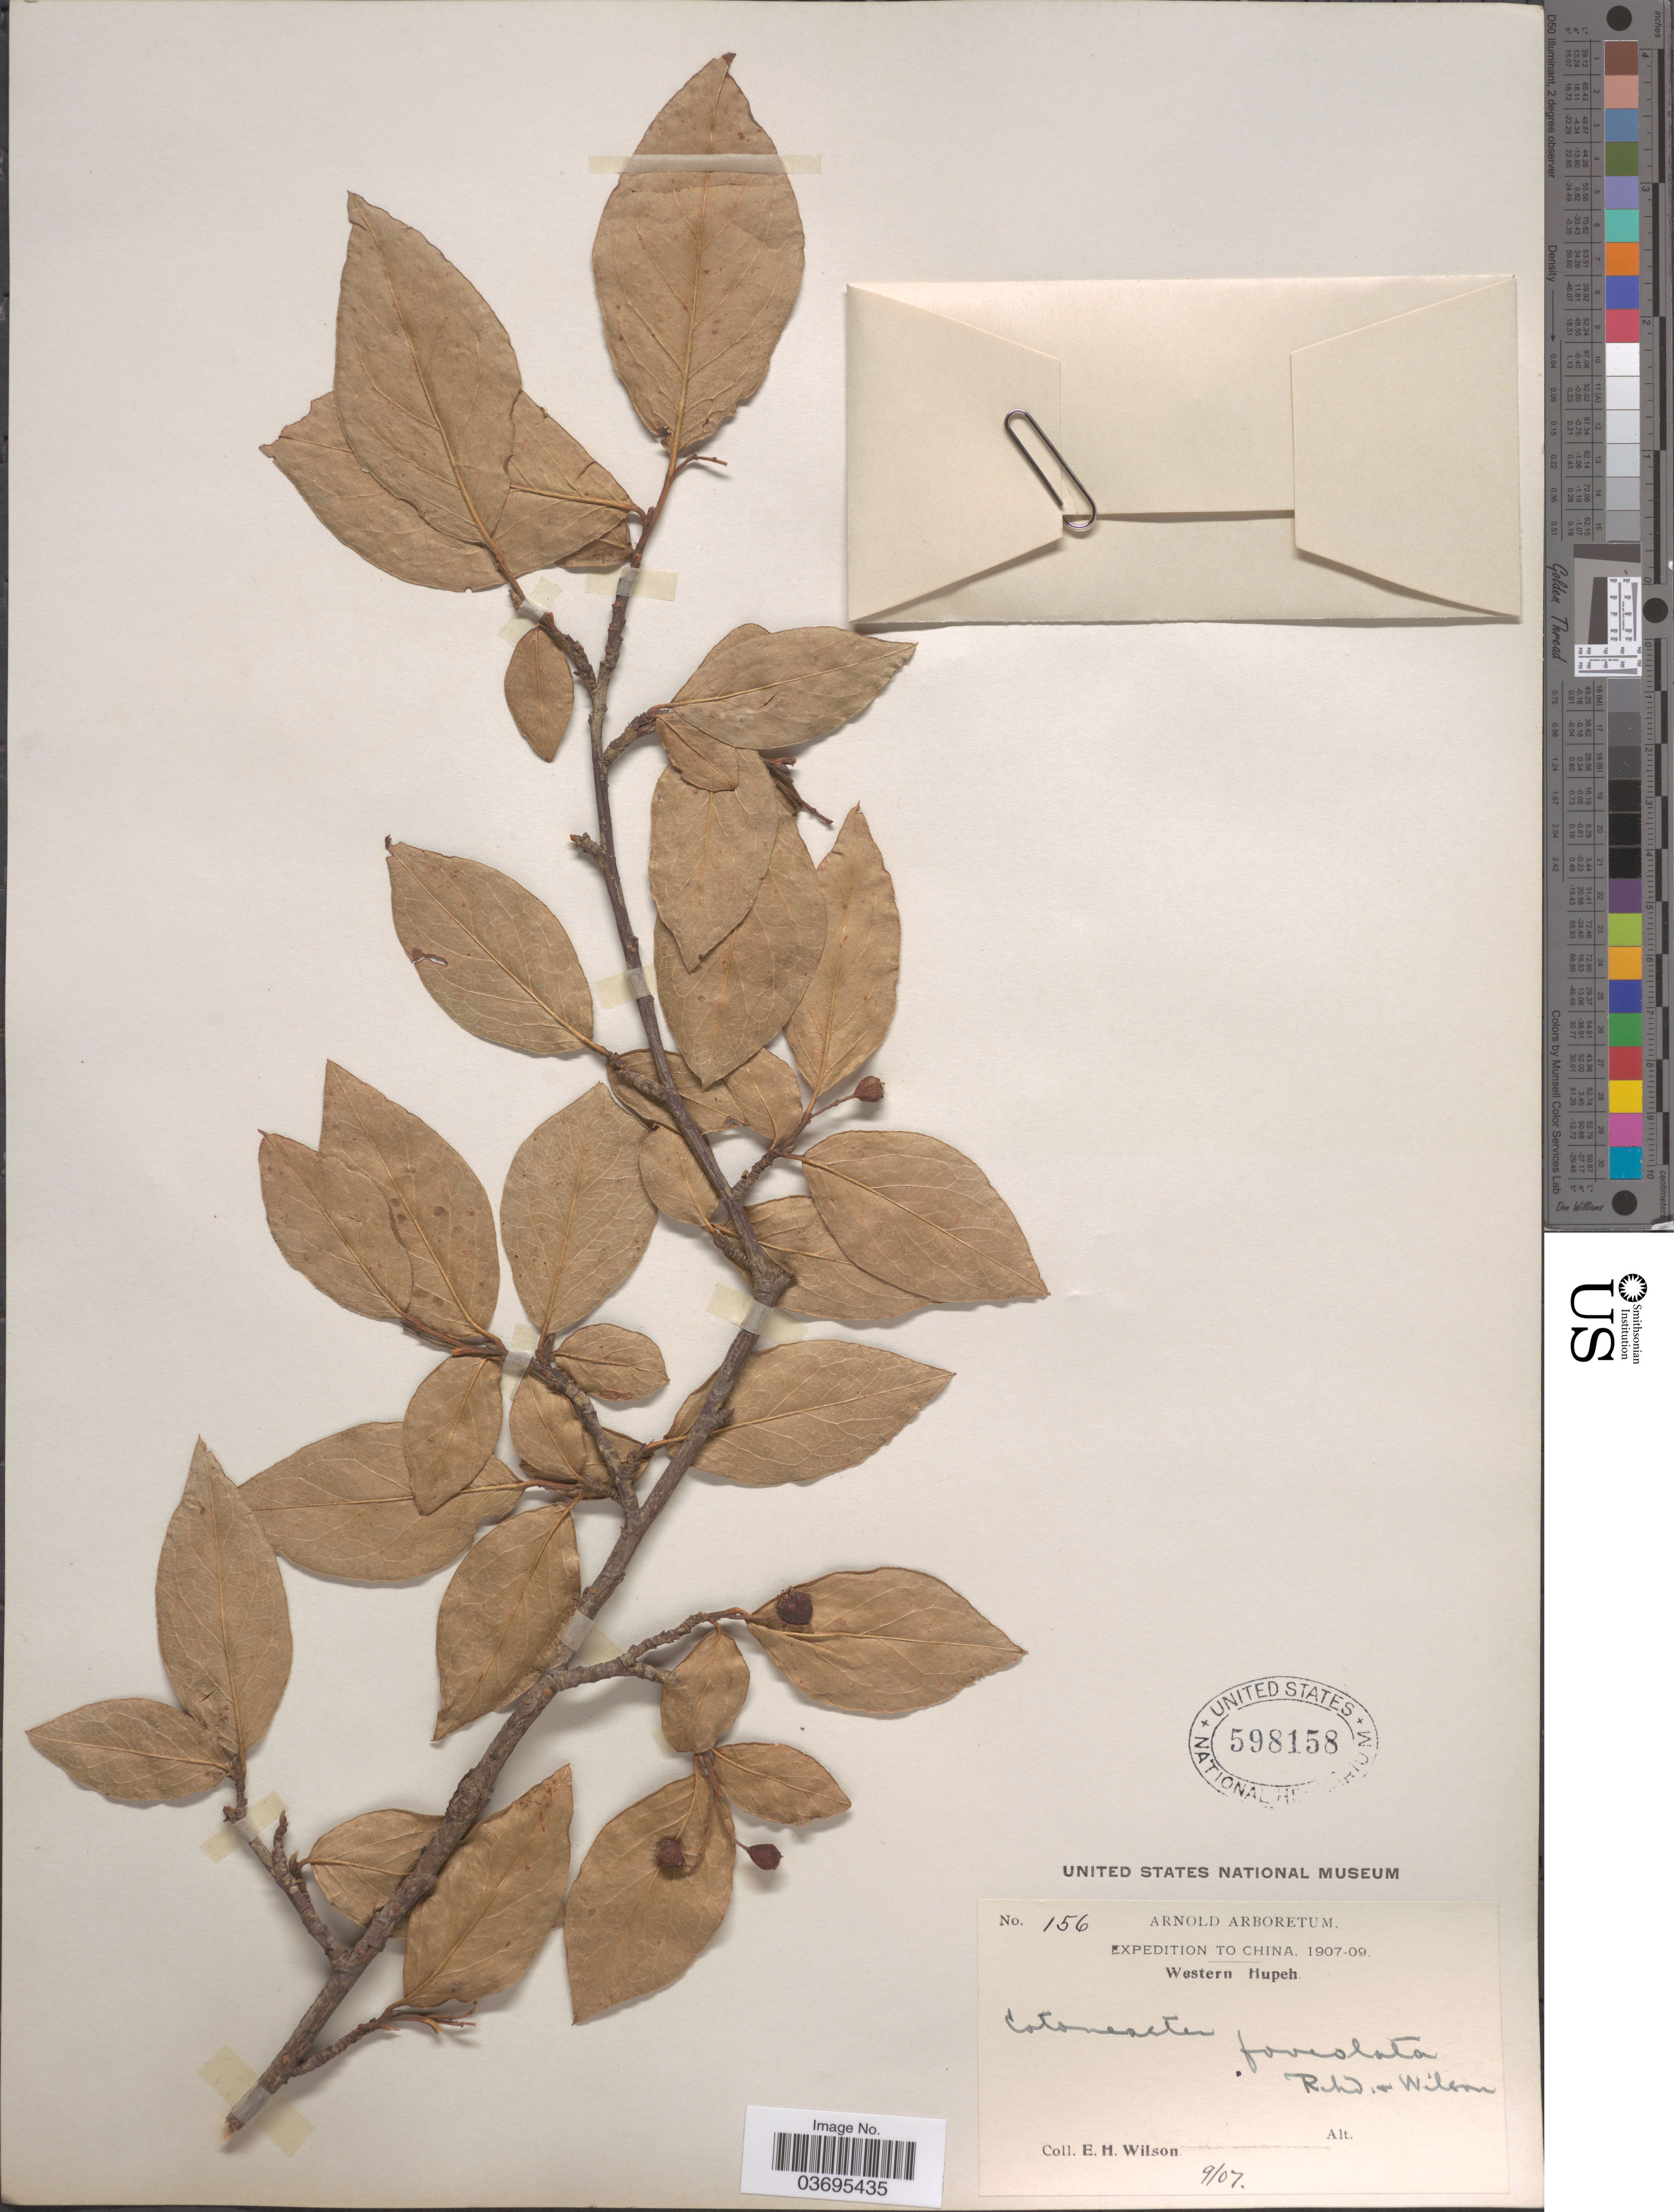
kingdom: Plantae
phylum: Tracheophyta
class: Magnoliopsida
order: Rosales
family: Rosaceae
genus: Cotoneaster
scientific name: Cotoneaster foveolatus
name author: Rehder & E.H. Wilson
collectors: E. Wilson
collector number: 156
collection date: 1907-09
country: China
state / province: Hubei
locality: Western Hupeh.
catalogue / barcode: US 598158